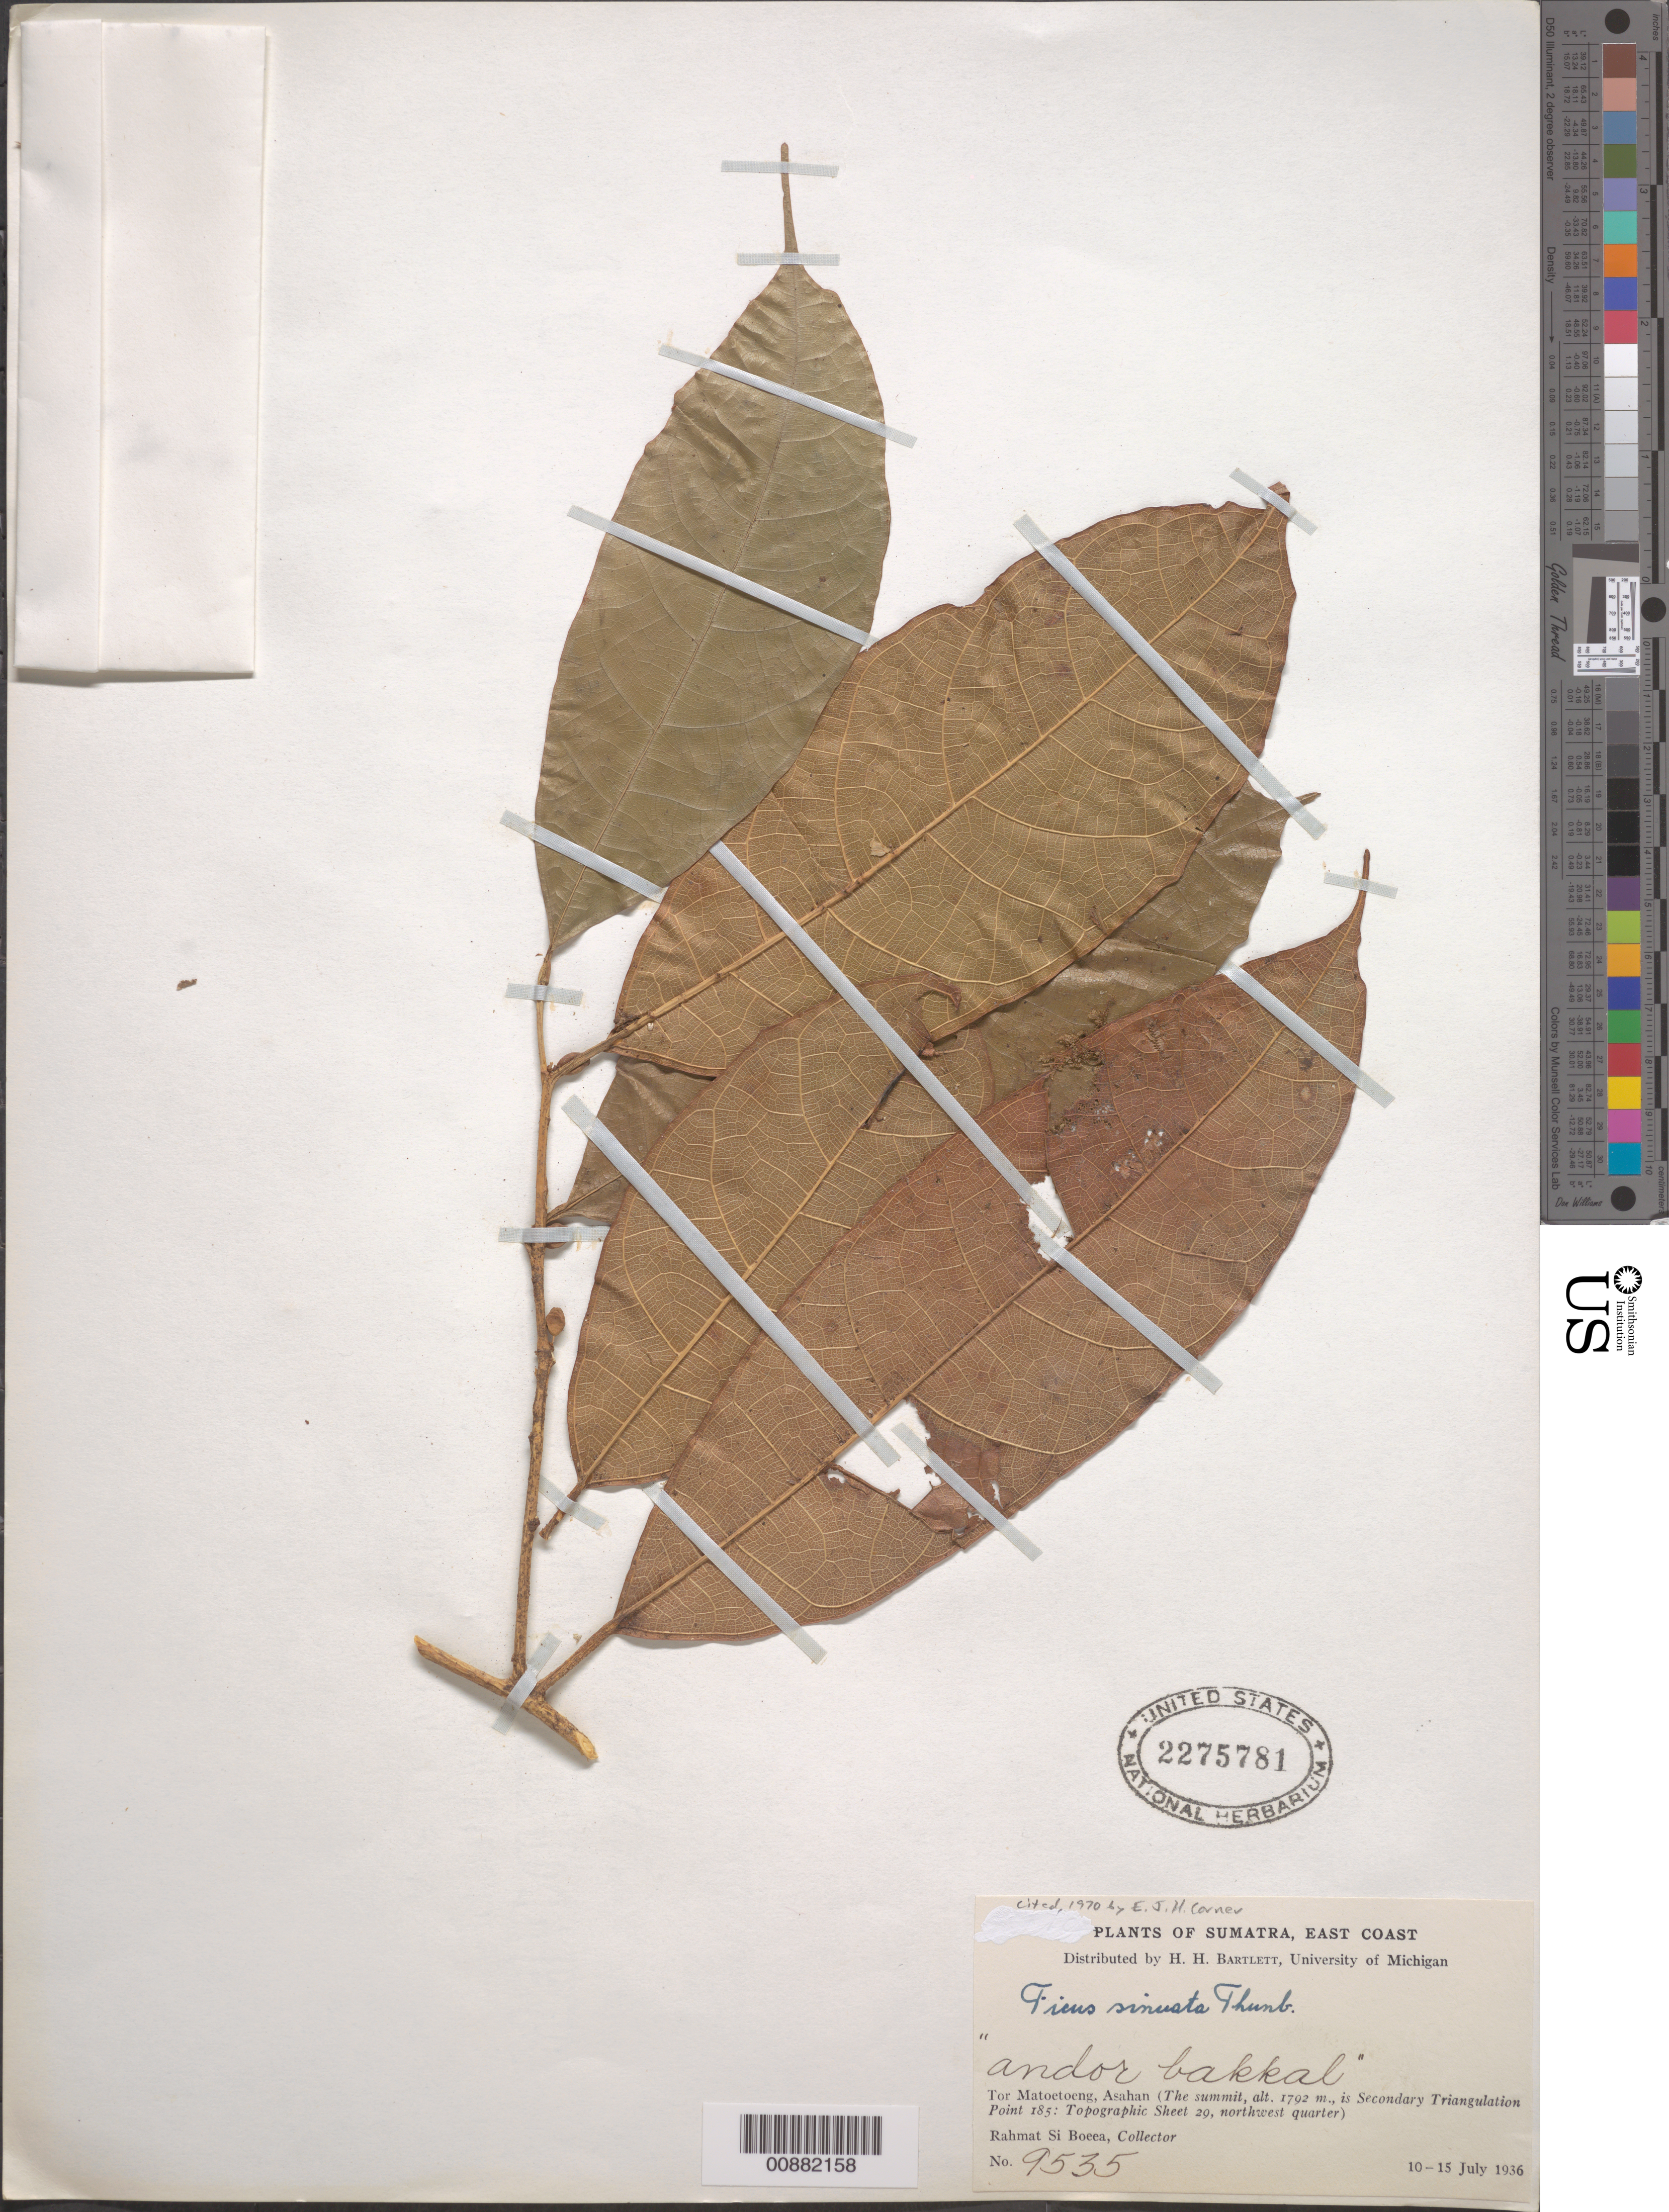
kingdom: Plantae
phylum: Tracheophyta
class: Magnoliopsida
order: Rosales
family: Moraceae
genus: Ficus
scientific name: Ficus sinuata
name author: Thunb.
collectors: Rahmat Si Boeea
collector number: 9535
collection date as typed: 10 Jul 1936 to 15 Jul 1936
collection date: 1936-07-10/1936-07-15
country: Indonesia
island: Sumatra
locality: Tor Matoetoeng, Asahan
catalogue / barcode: US 2275781